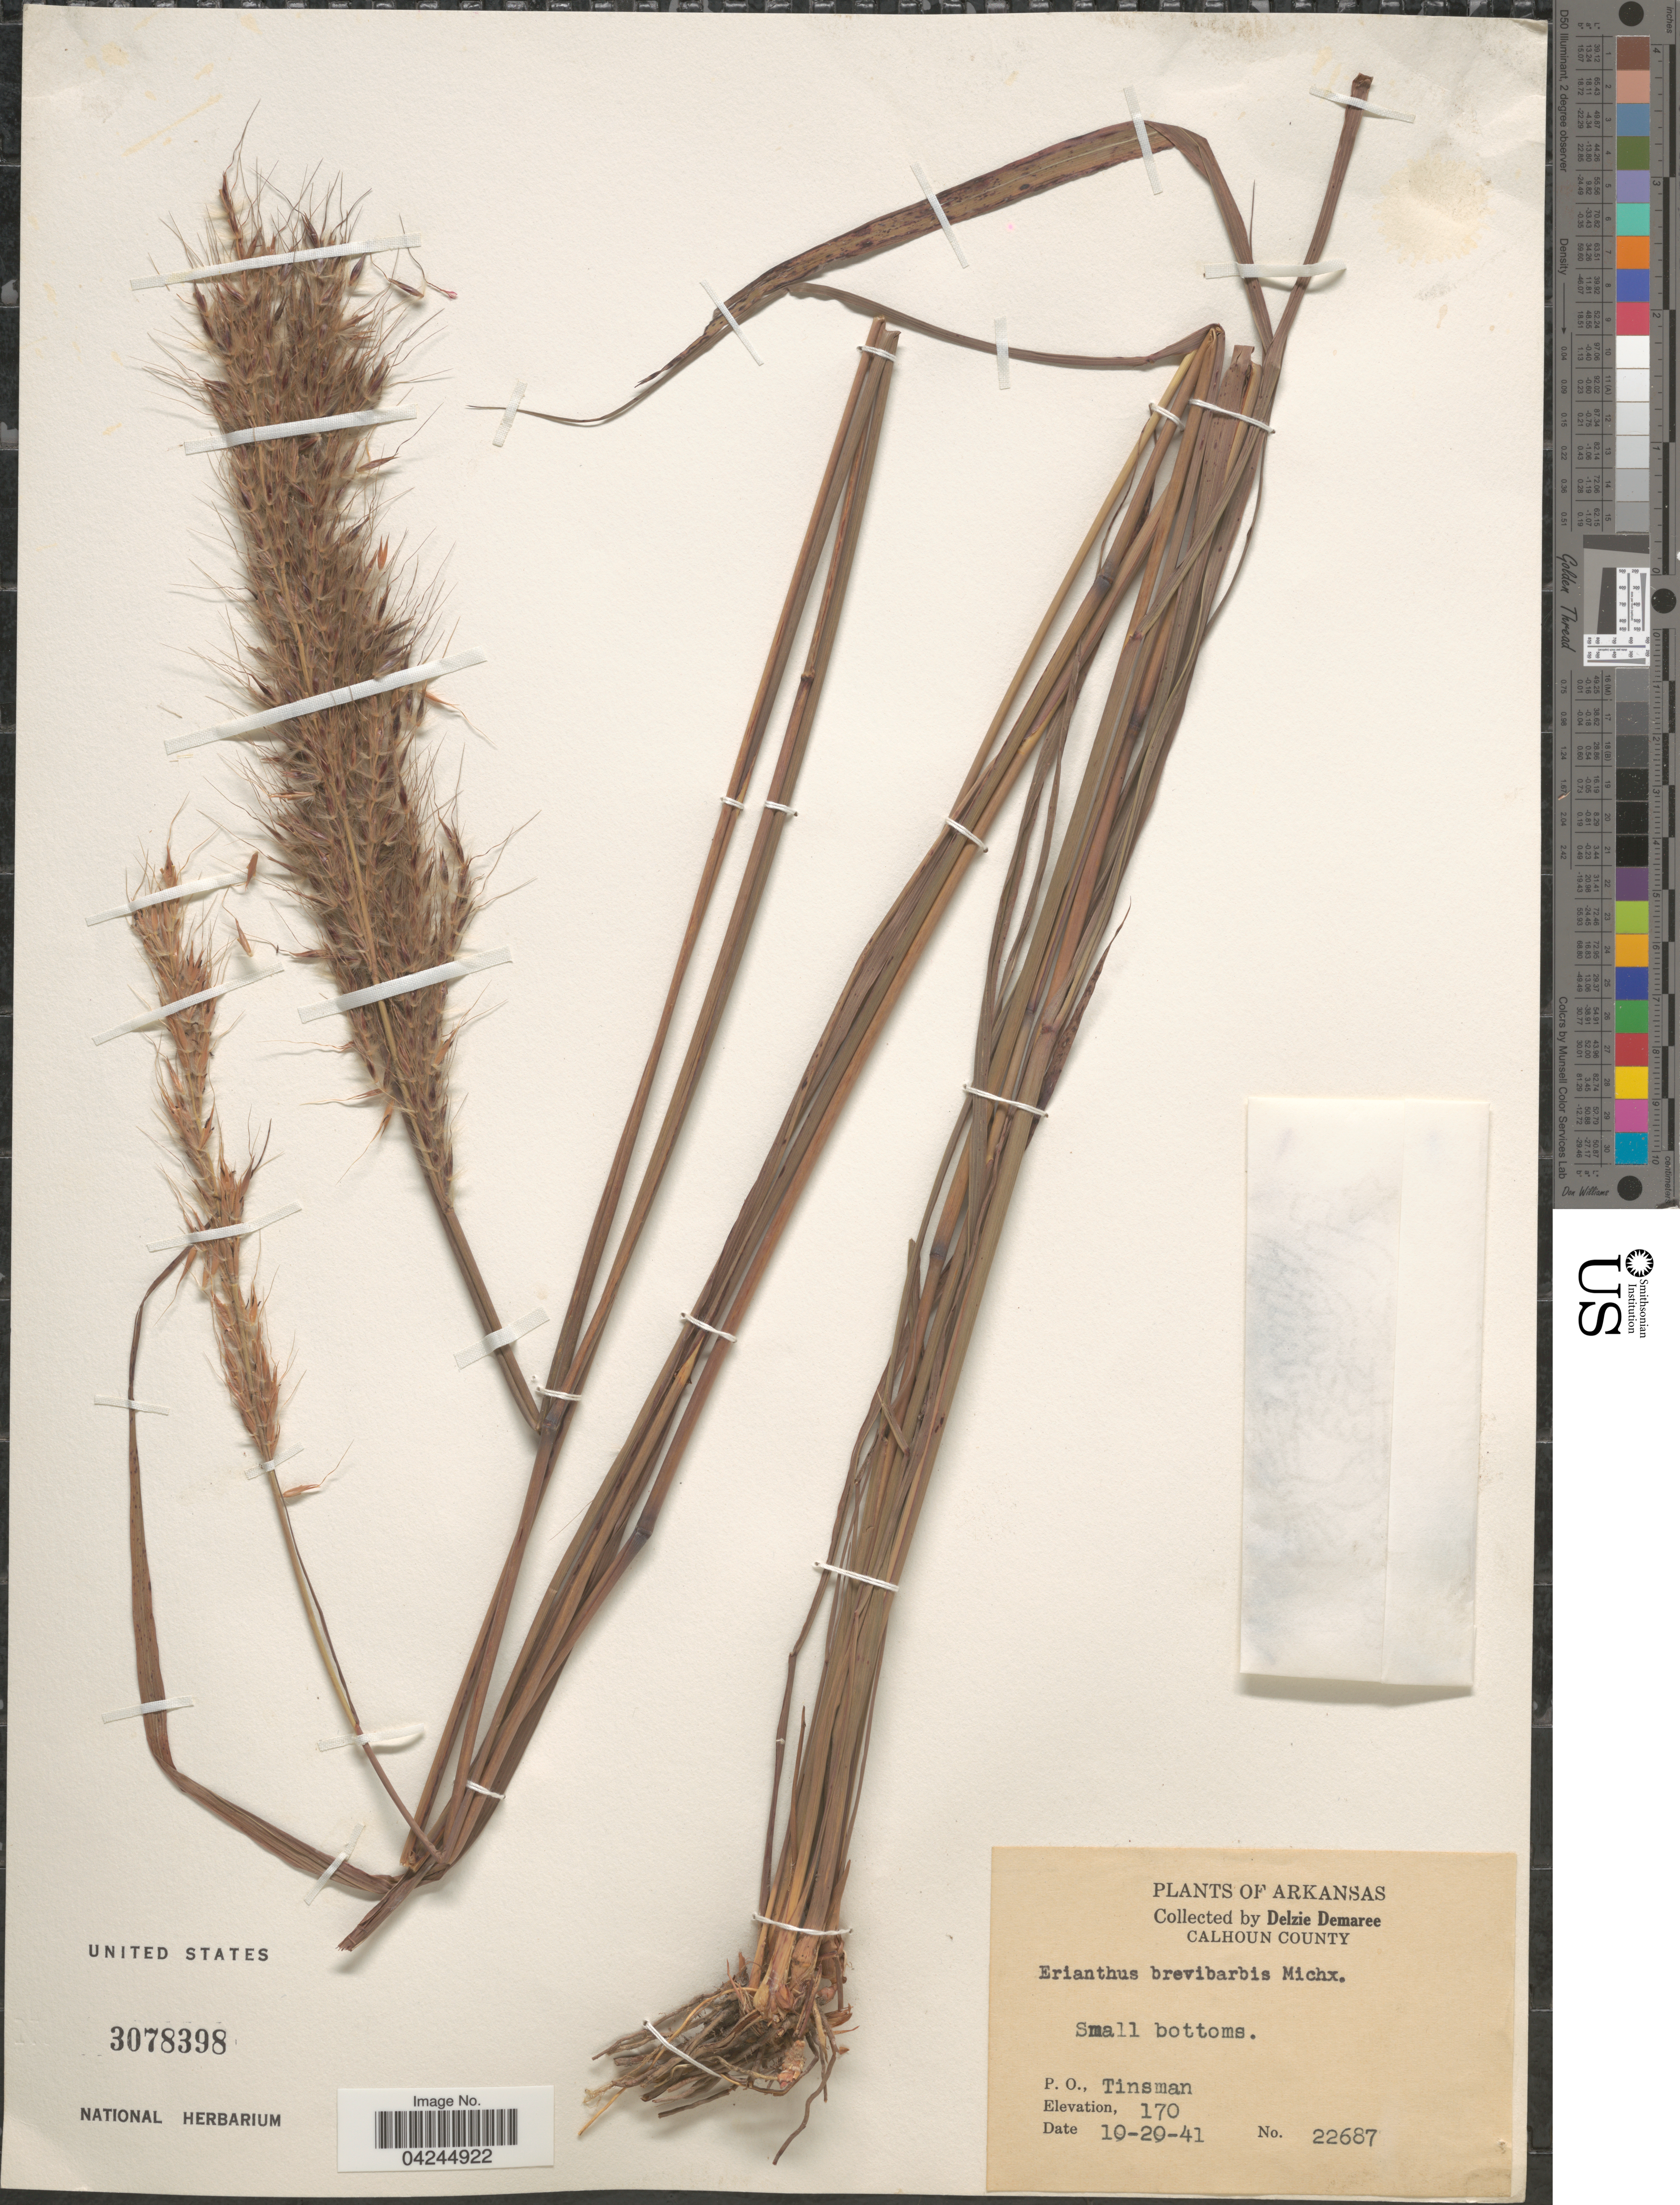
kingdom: Plantae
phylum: Tracheophyta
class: Liliopsida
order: Poales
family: Poaceae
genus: Erianthus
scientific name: Erianthus brevibarbis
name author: Michx.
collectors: D. Demaree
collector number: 22687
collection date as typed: Transcribed d/m/y: 20/10/41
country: United States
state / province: Arkansas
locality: Calhoun County. Small bottoms. P. O., Tinsman.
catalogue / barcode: US 3078398